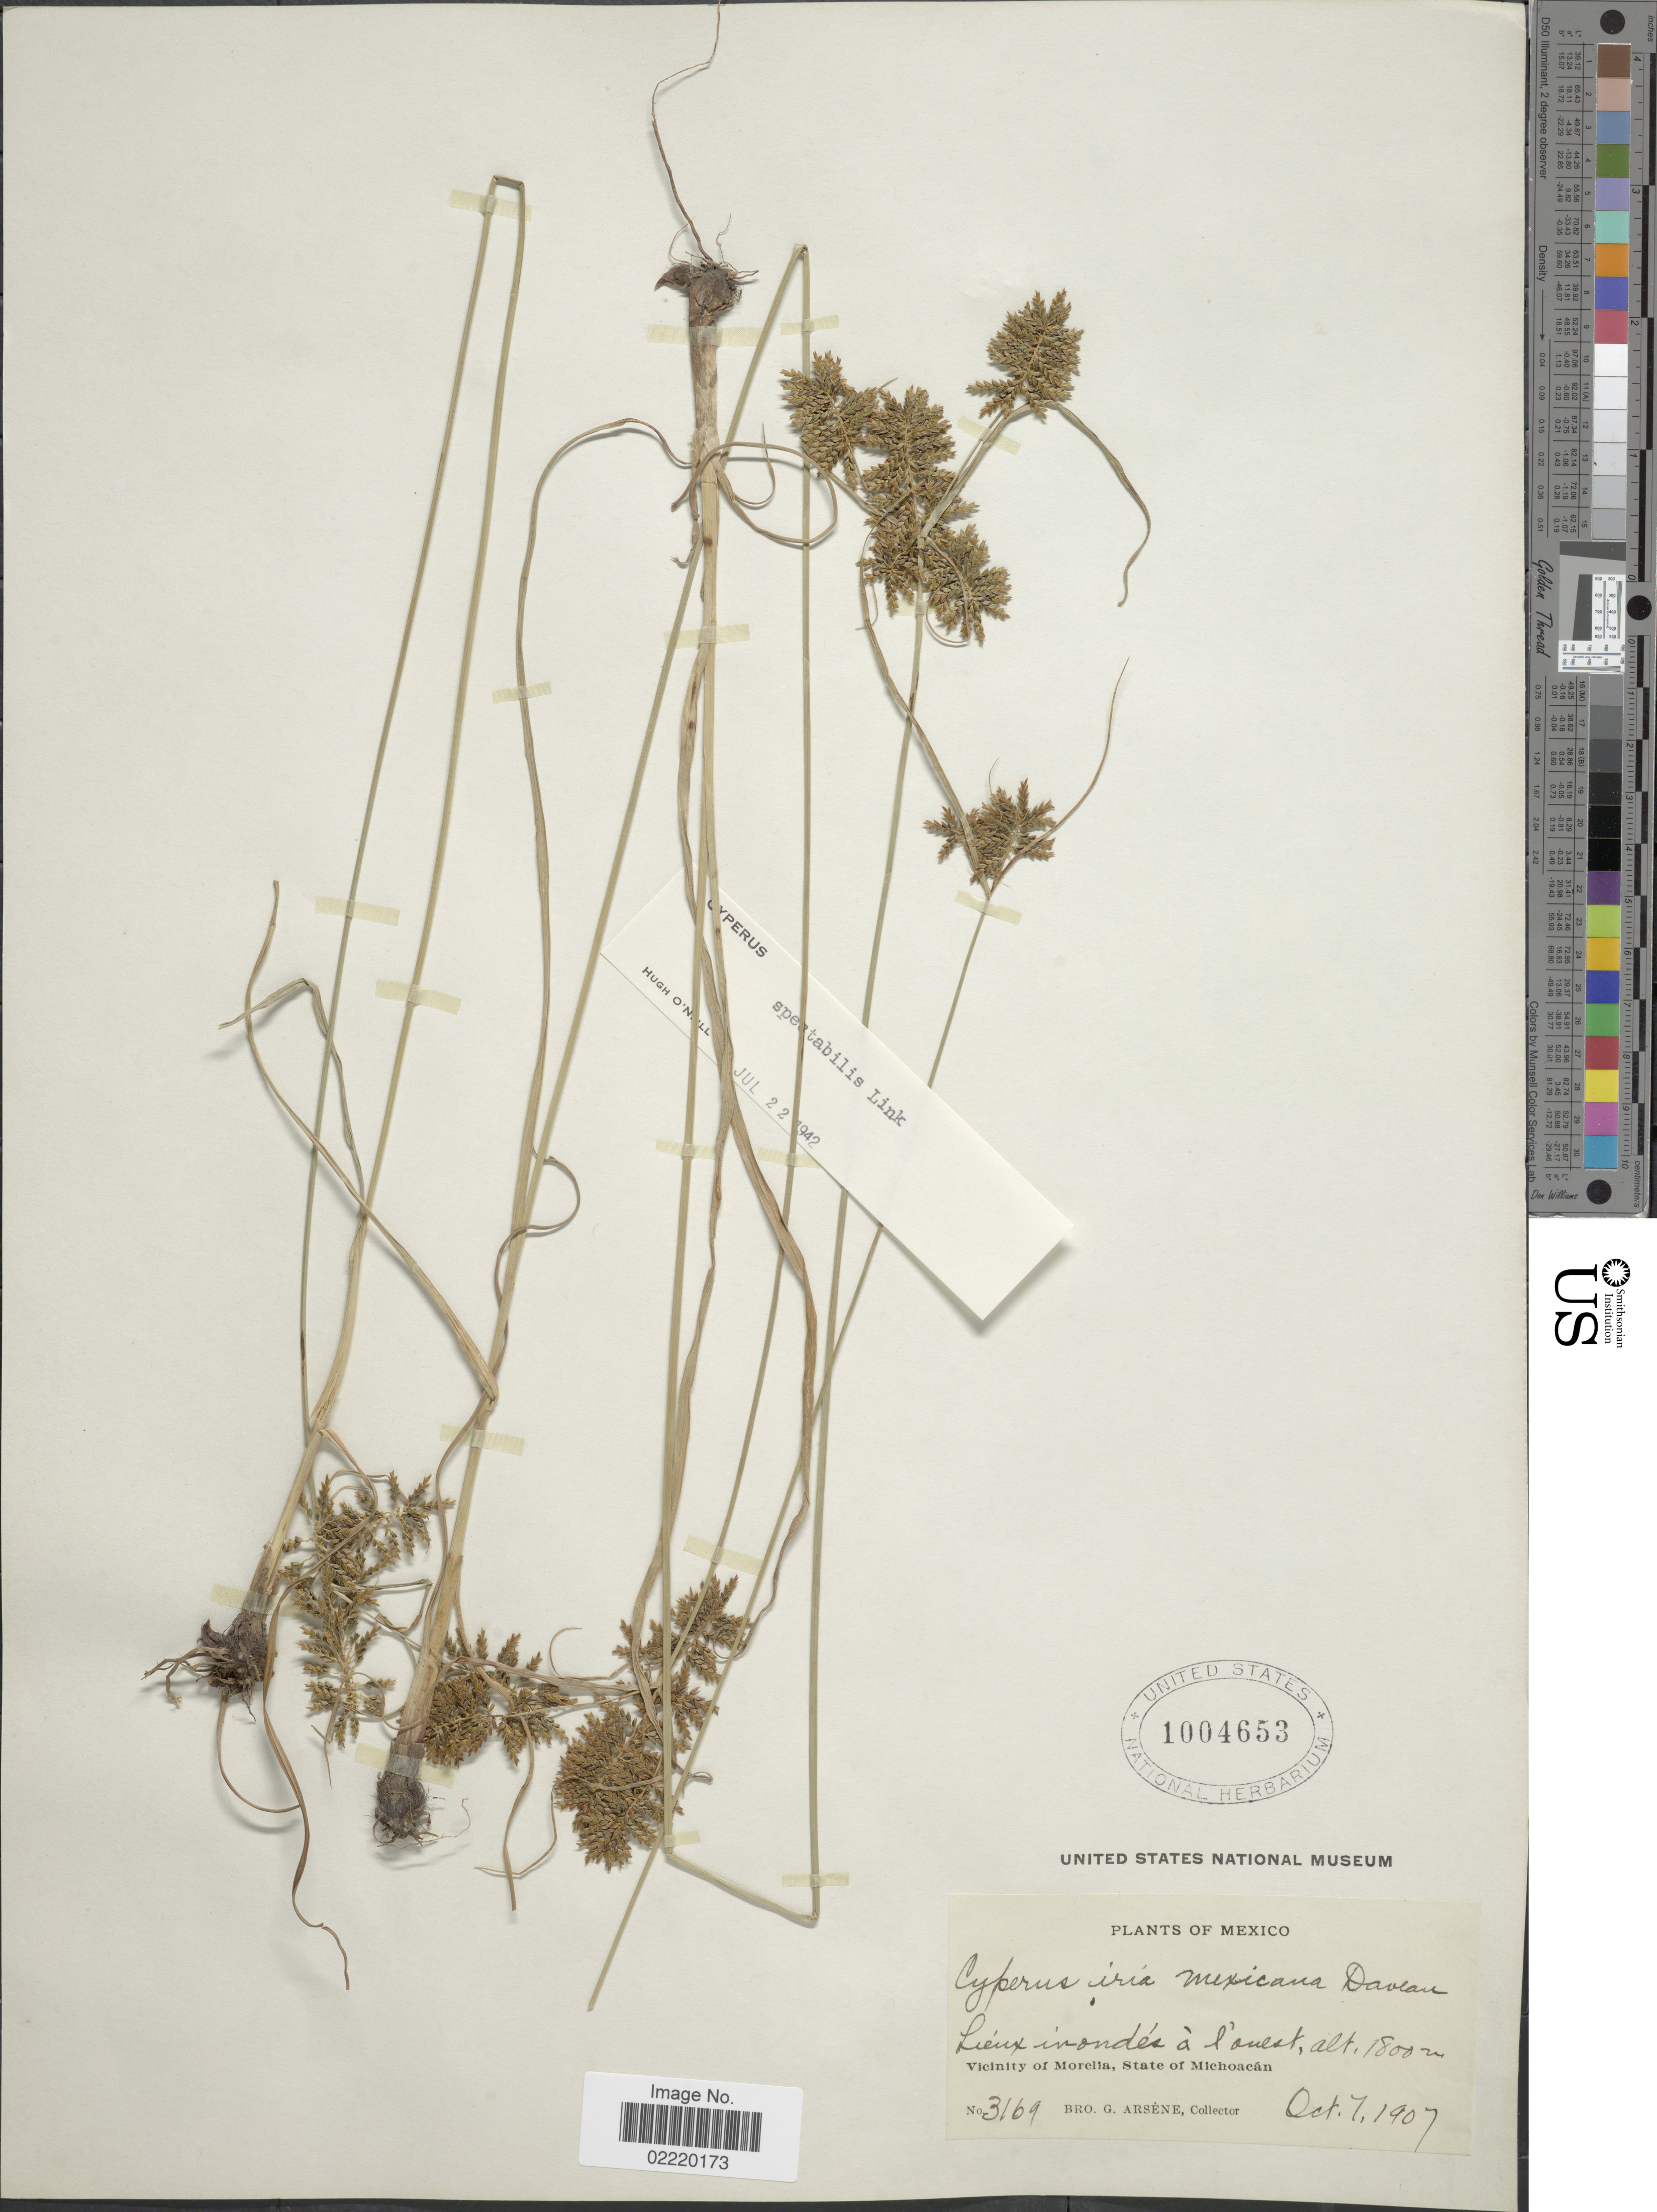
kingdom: Plantae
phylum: Tracheophyta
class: Liliopsida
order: Poales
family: Cyperaceae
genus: Cyperus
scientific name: Cyperus spectabilis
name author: Link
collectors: Bro. G. Arsène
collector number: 3169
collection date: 1907-10-07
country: Mexico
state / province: Michoacán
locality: Liéux inondés á l'ouest [Flooded places in west] - Vicinity of Morelia.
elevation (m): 1800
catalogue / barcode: US 1004653